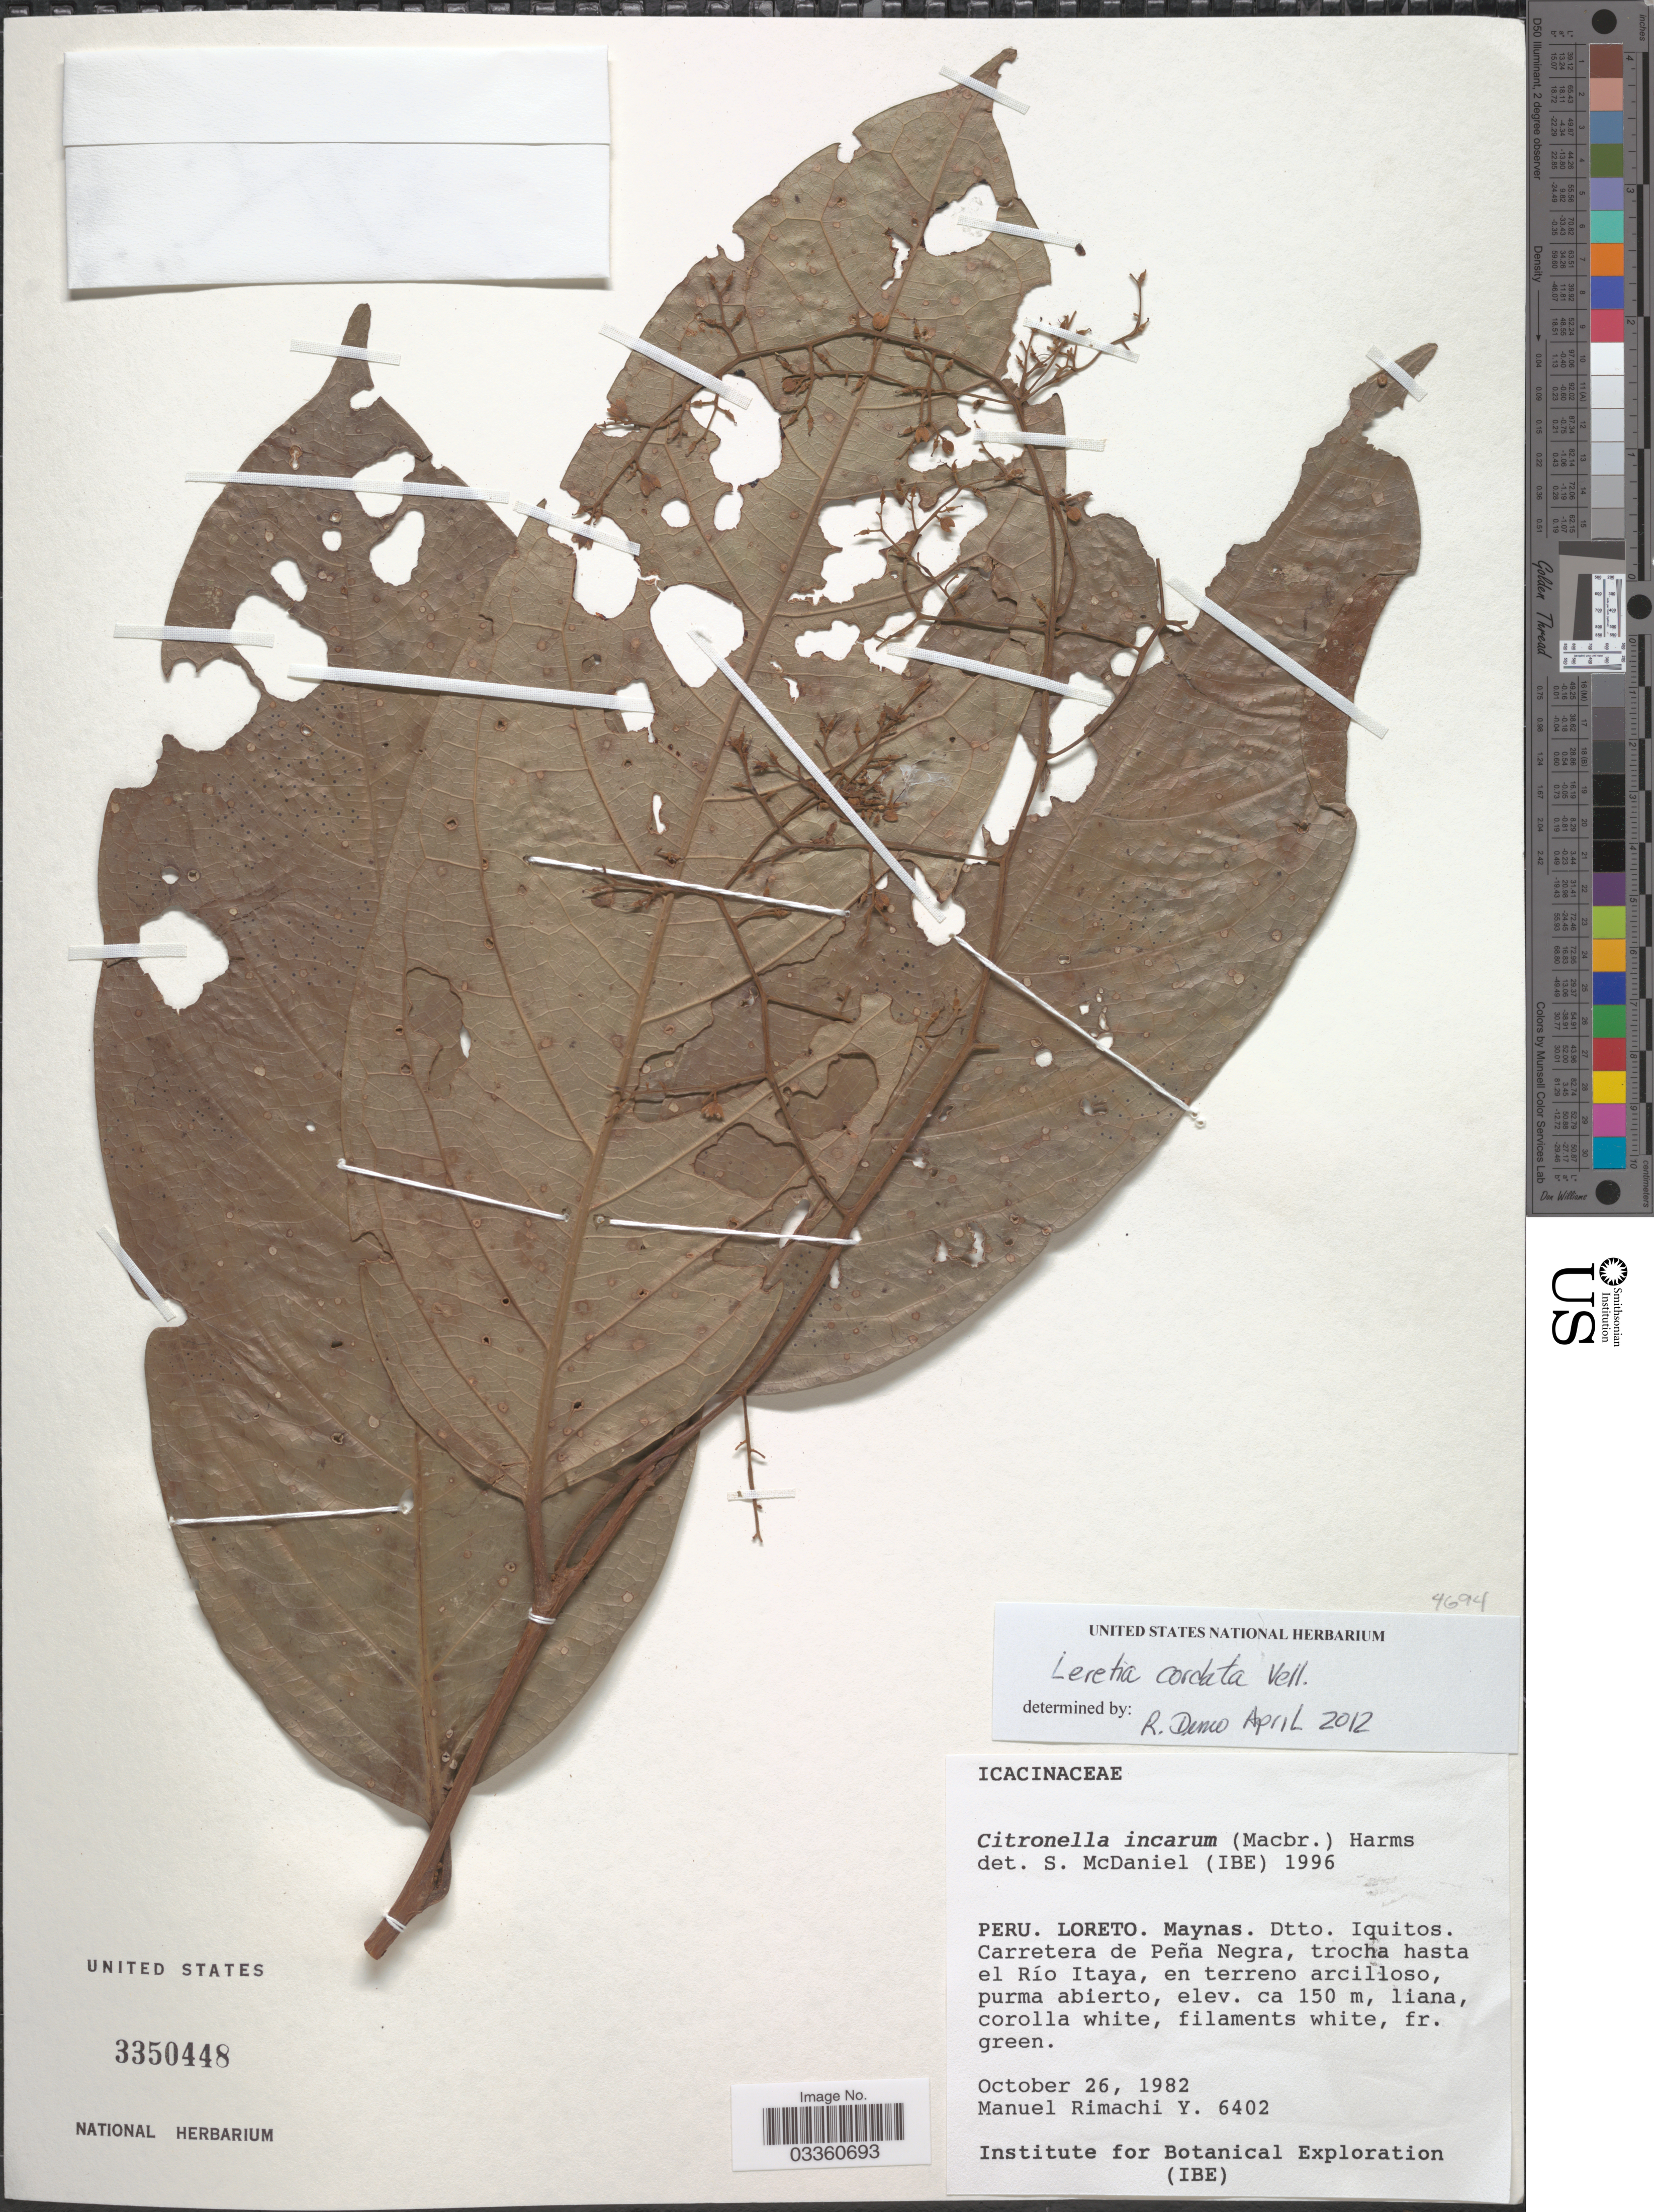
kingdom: Plantae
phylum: Tracheophyta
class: Magnoliopsida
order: Icacinales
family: Icacinaceae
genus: Leretia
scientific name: Leretia cordata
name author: Vell.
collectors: M. Rimachi Y.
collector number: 6402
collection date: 1982-10-26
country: Peru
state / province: Loreto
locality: Maynas. Dtto. Iquitos Carretera de Peña Negra, trocha hasta el Río Itaya.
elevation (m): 150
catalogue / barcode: US 3350448